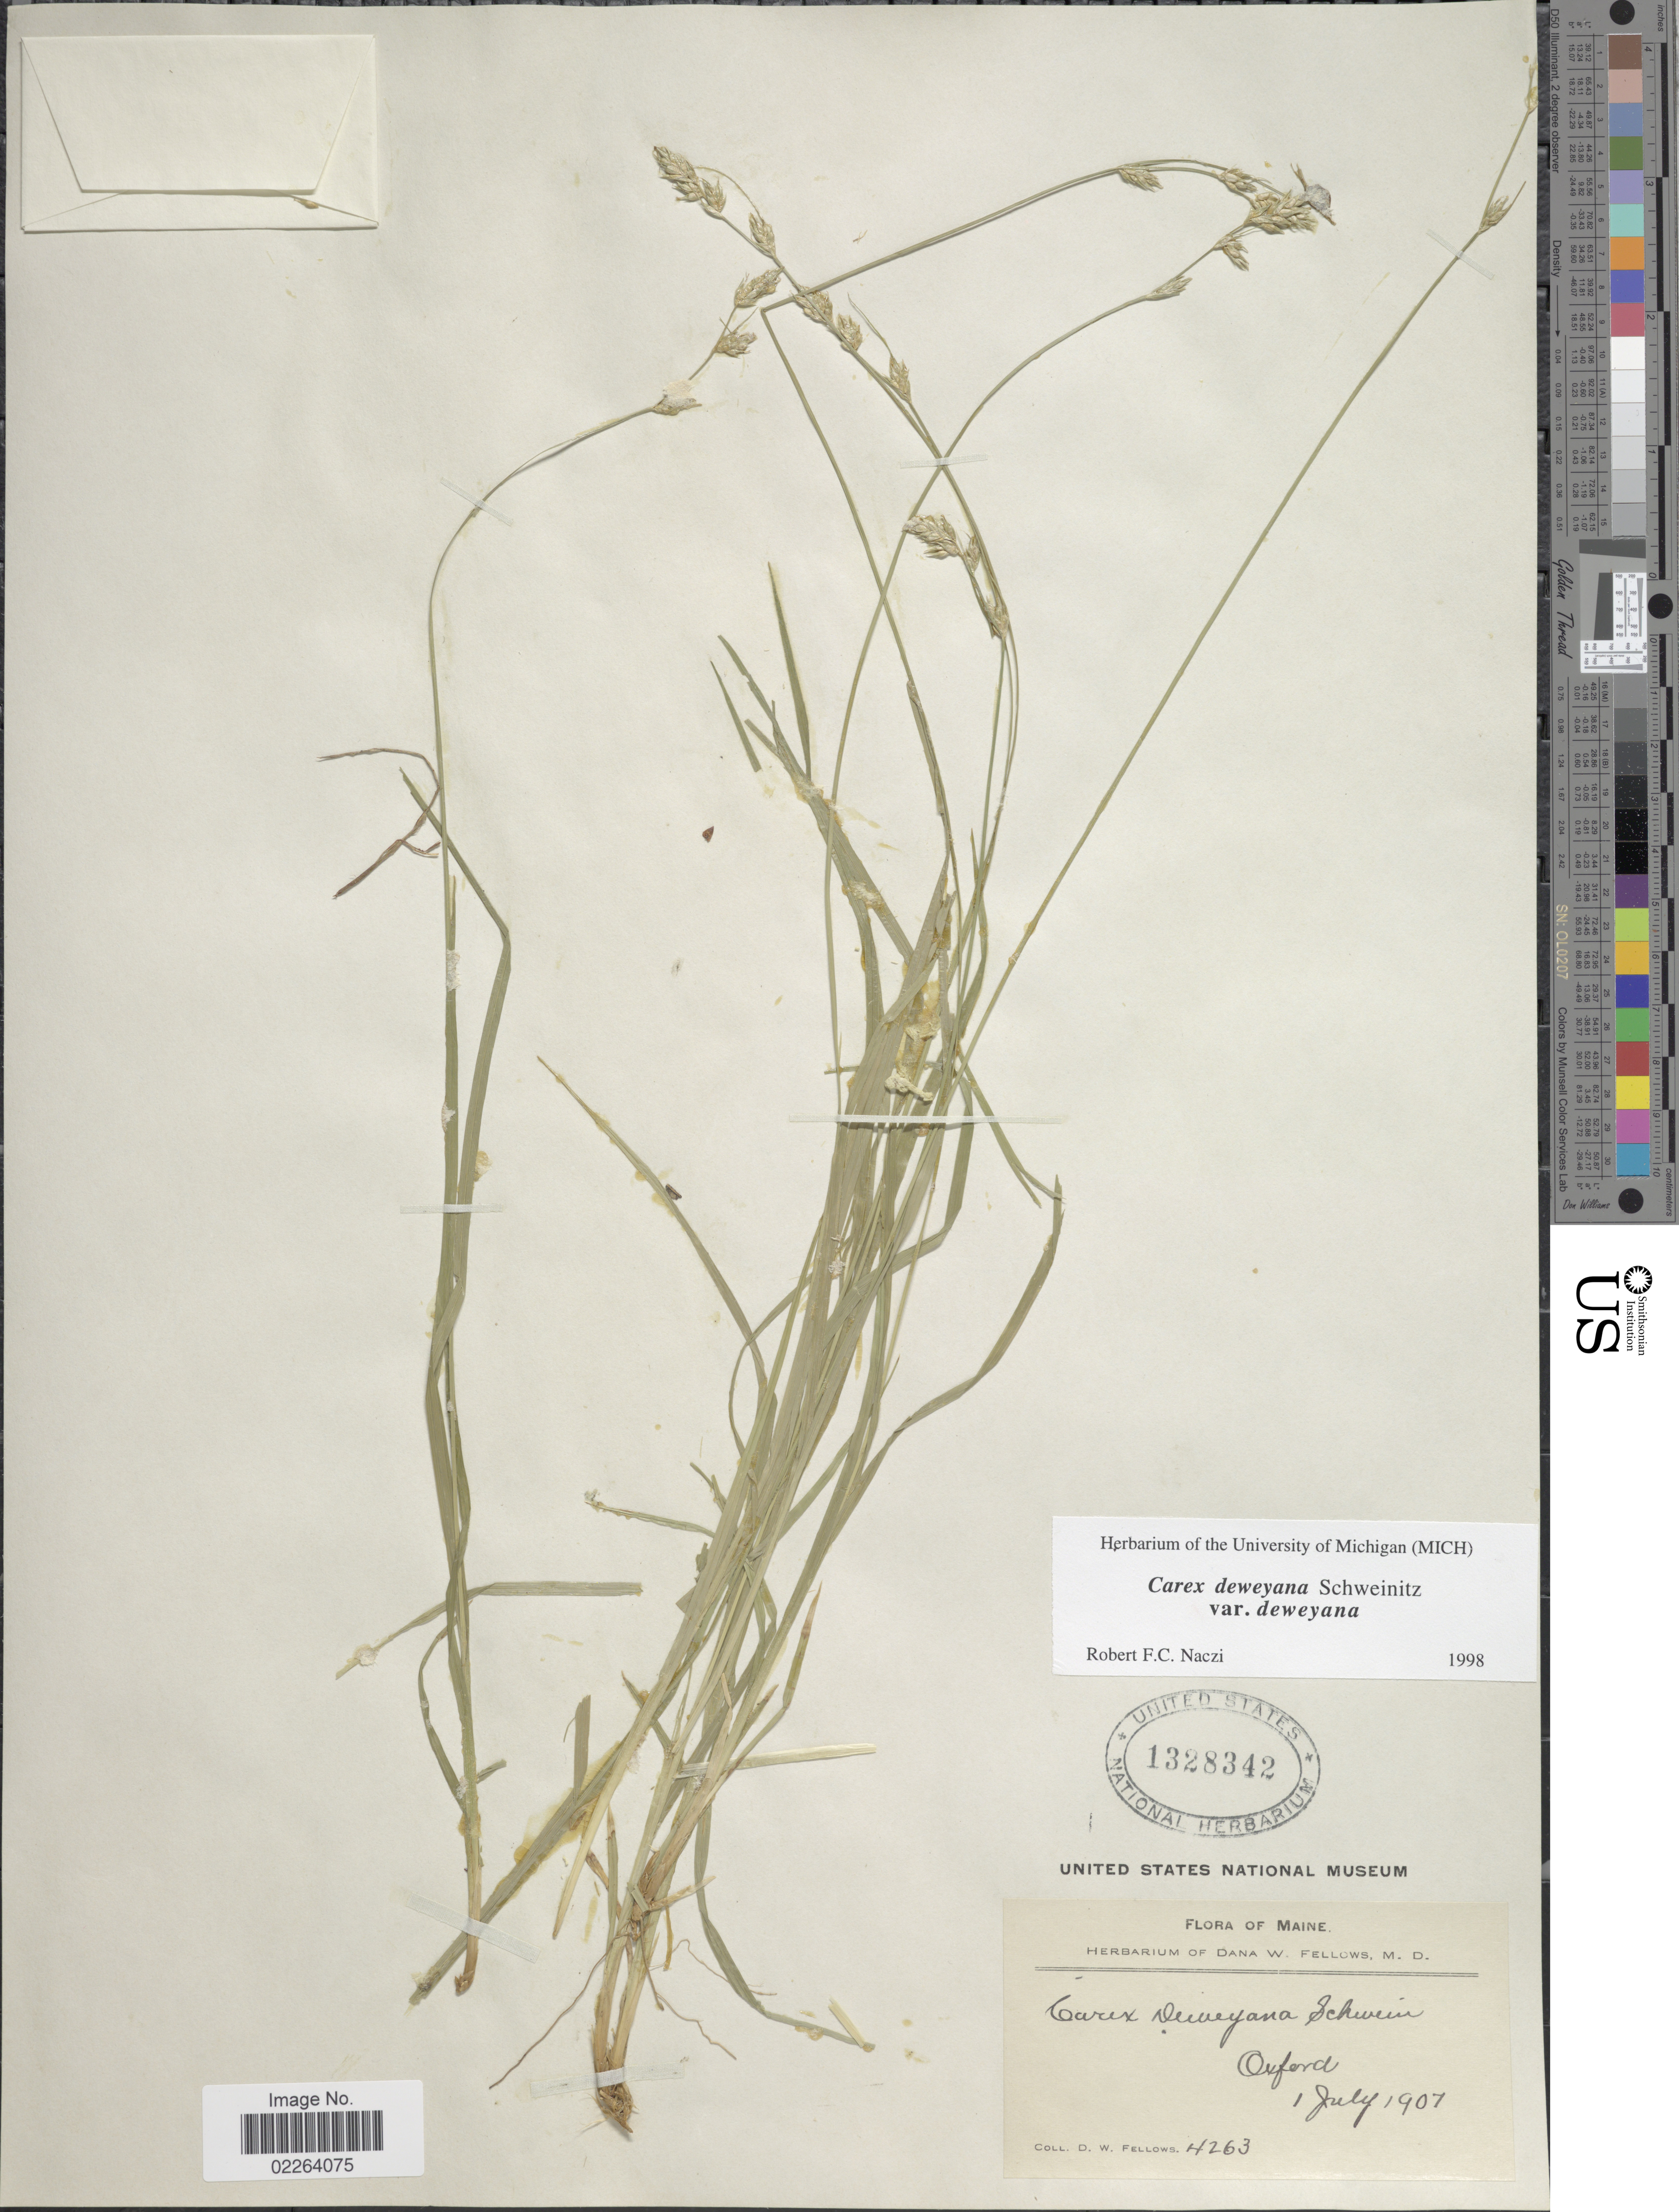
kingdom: Plantae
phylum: Tracheophyta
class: Liliopsida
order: Poales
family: Cyperaceae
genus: Carex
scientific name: Carex deweyana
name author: Schwein.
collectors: D. W. Fellows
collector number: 4263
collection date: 1907-07-01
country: United States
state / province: Maine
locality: Oxford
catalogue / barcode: US 1328342